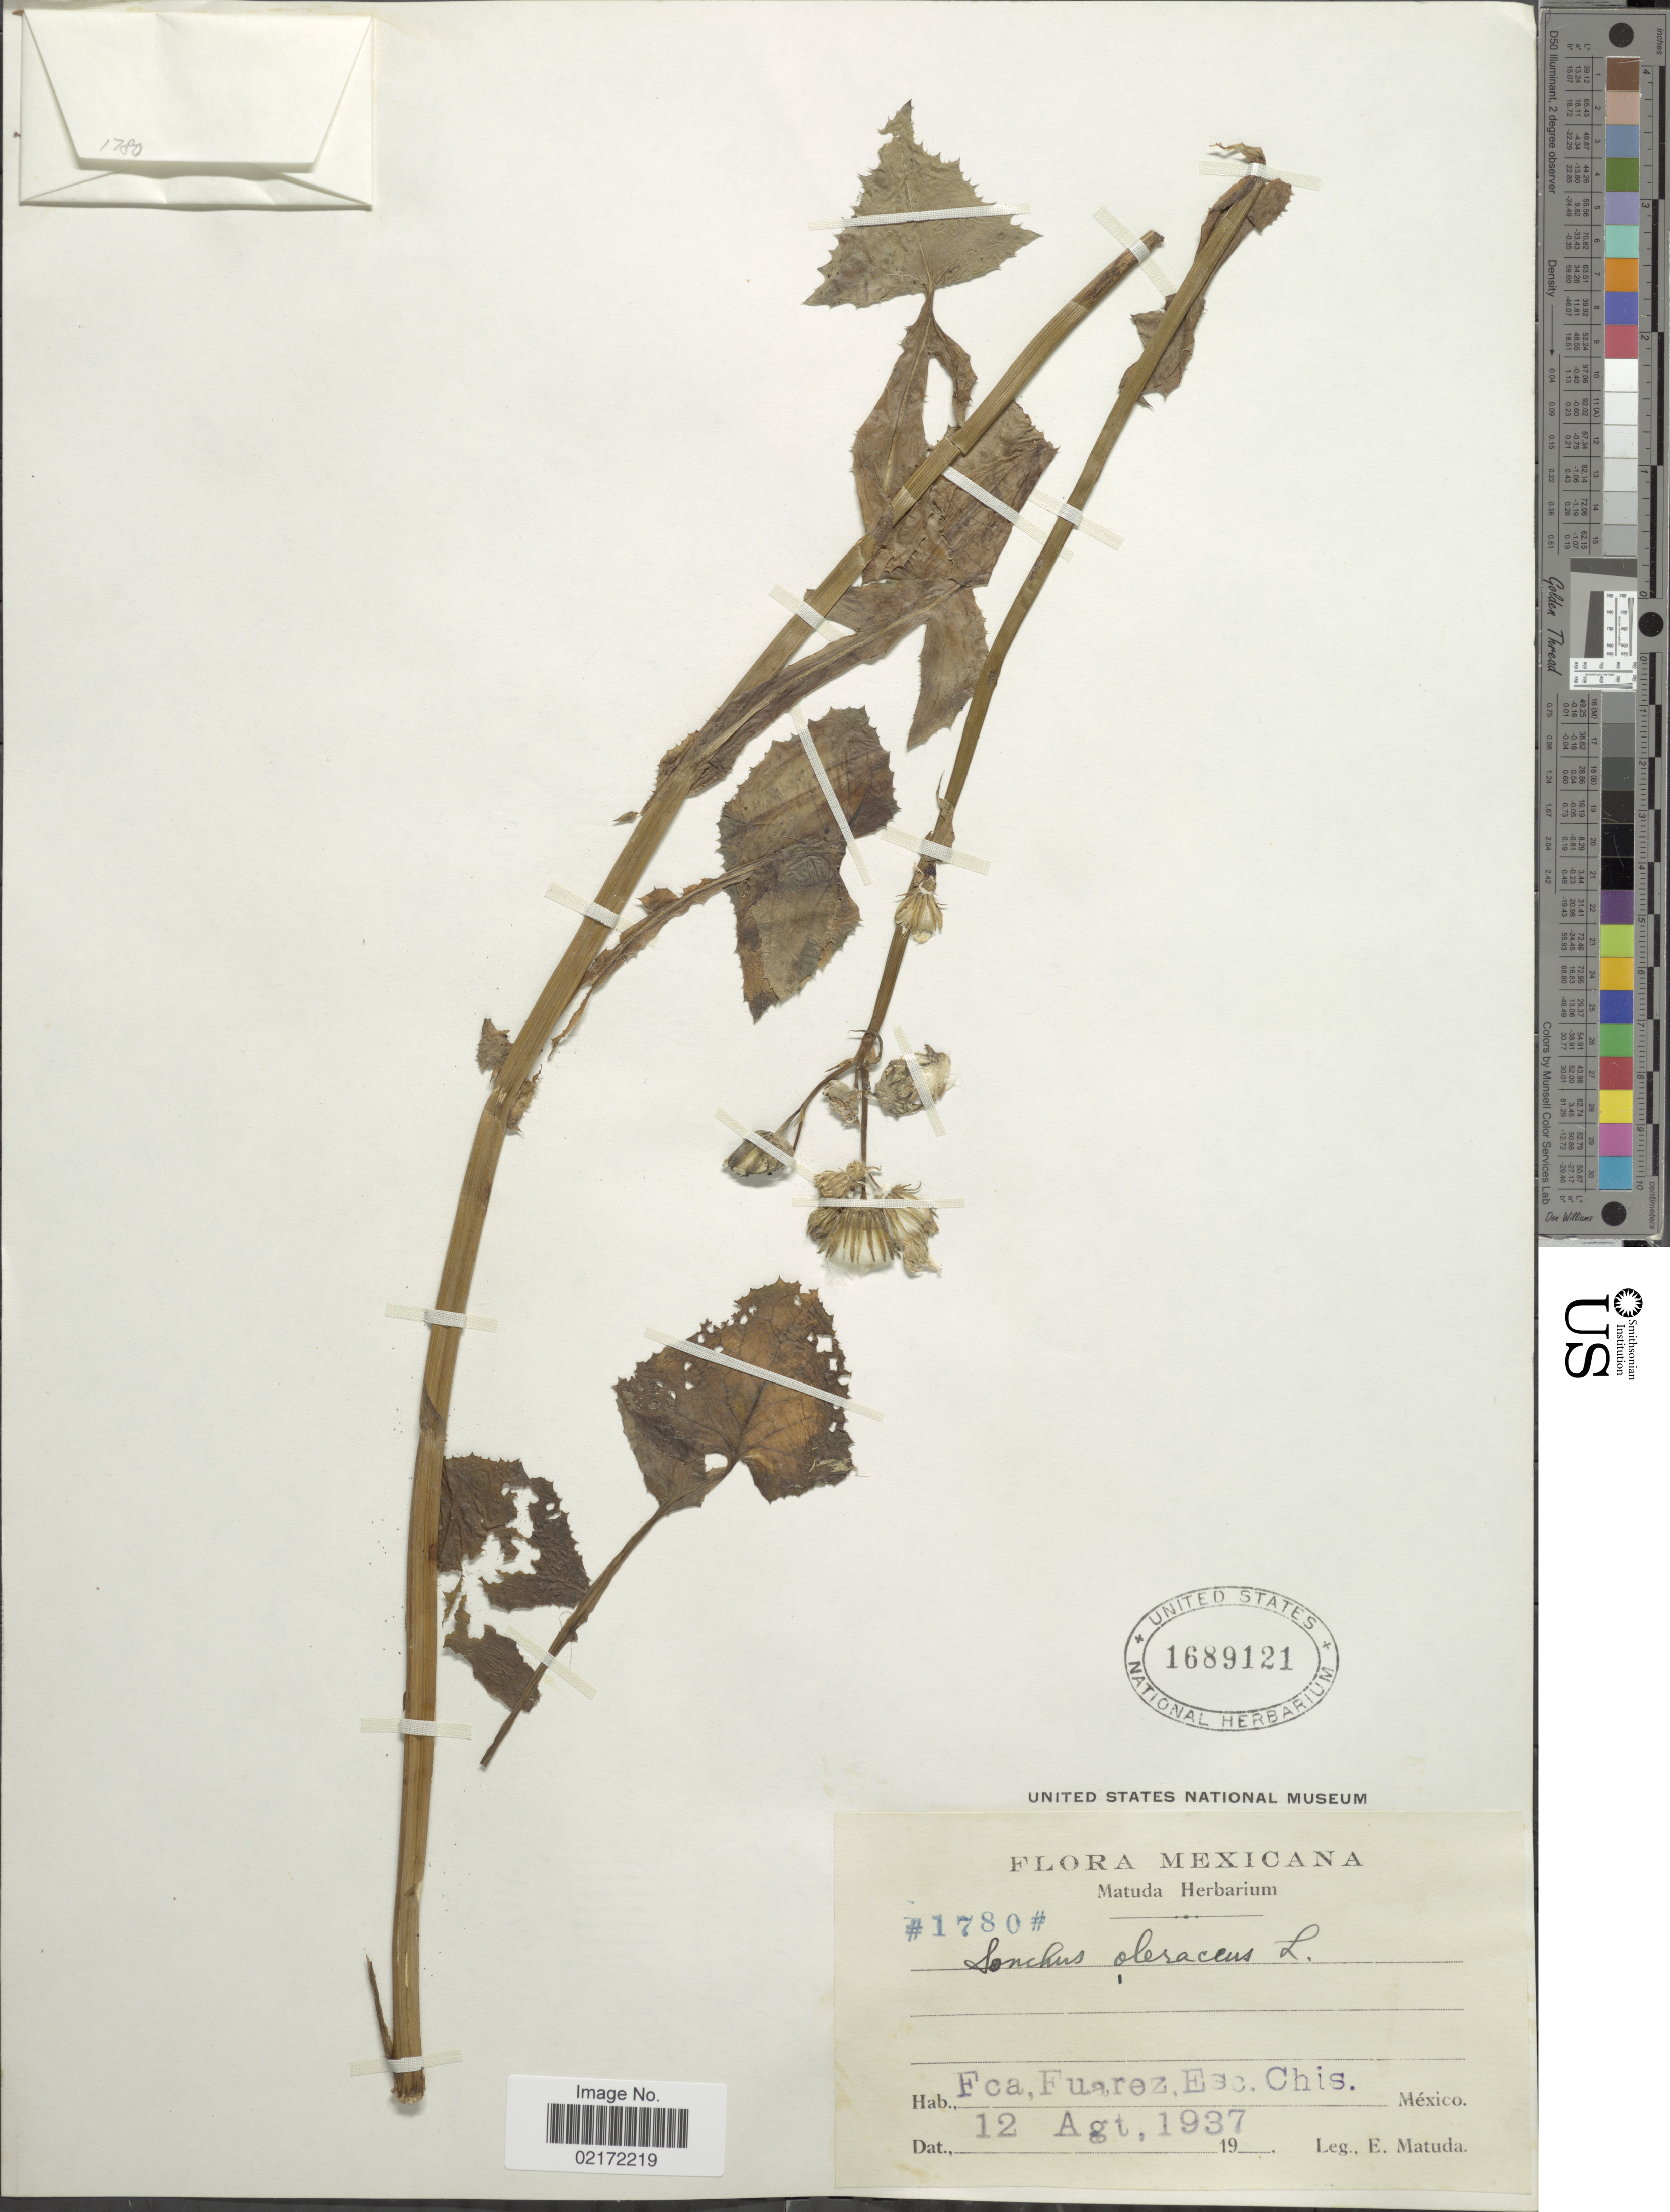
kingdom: Plantae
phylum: Tracheophyta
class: Magnoliopsida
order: Asterales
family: Asteraceae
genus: Sonchus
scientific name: Sonchus oleraceus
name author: L.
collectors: E. Matuda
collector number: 1780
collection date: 1937-08-12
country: Mexico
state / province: Chiapas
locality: Fca, Fuarez, Esc. Chis., México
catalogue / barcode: US 1689121